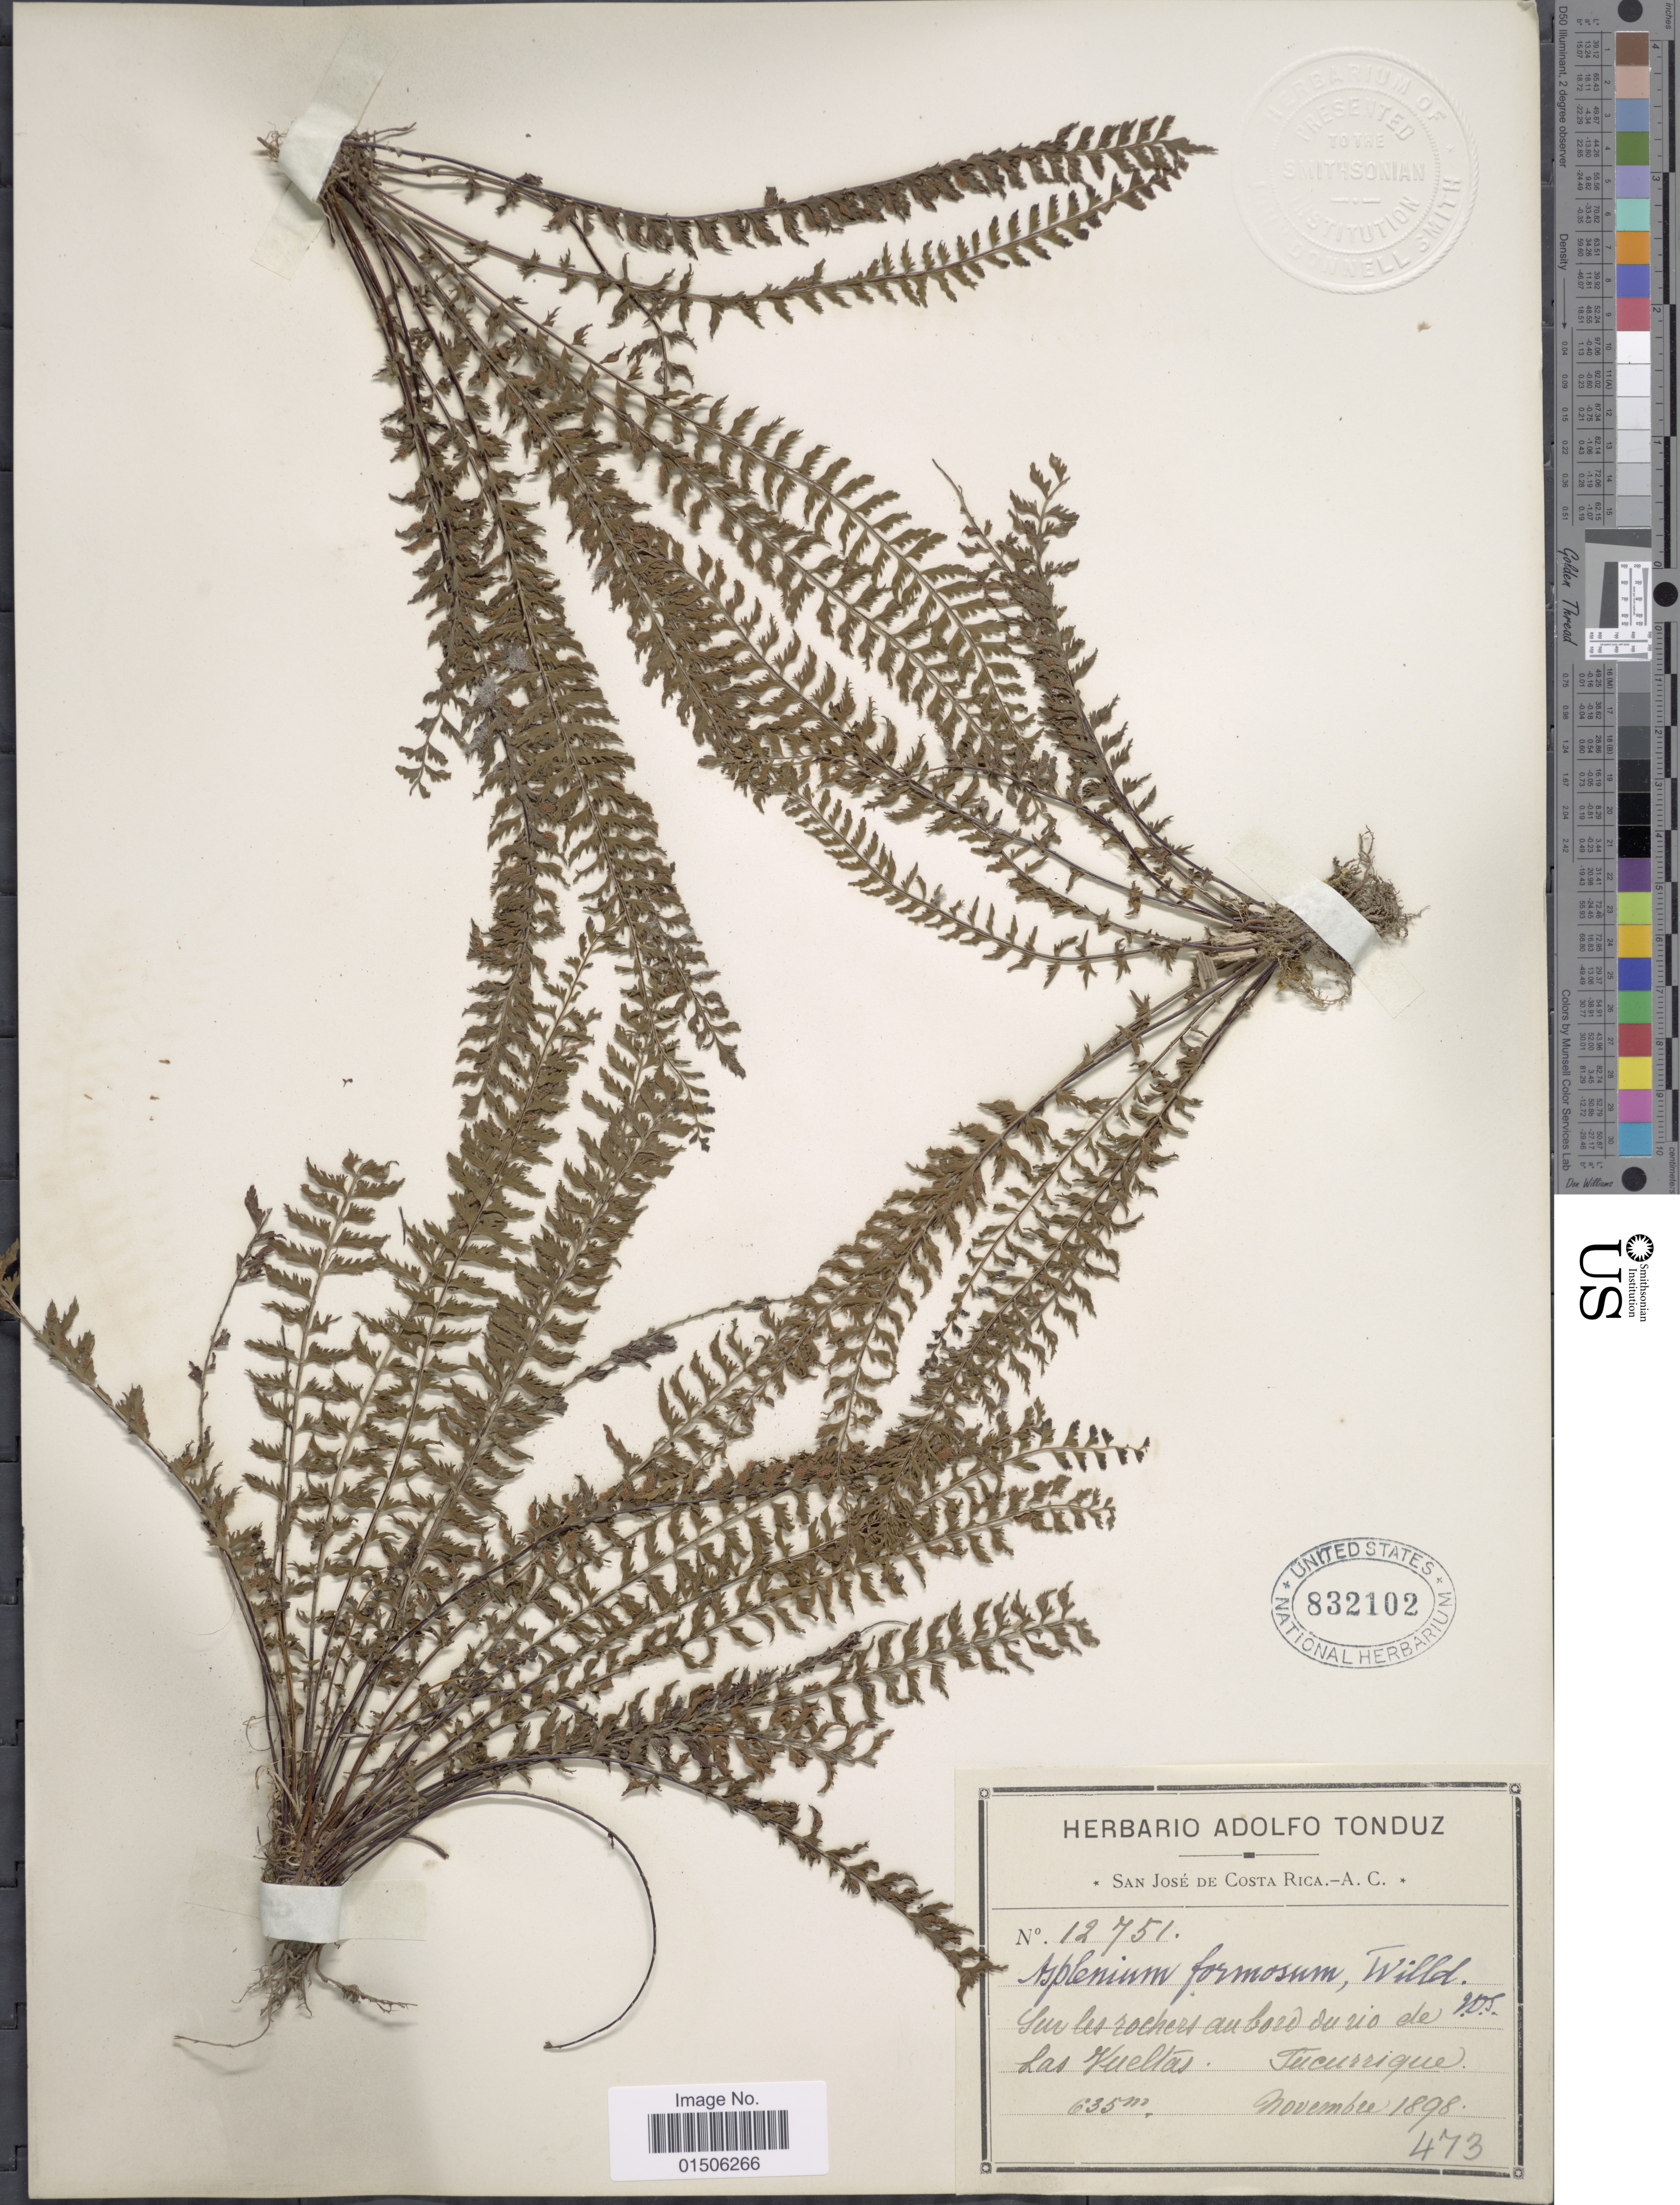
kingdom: Plantae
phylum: Tracheophyta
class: Polypodiopsida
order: Polypodiales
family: Aspleniaceae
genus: Asplenium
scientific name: Asplenium formosum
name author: Willd.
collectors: ex Herb. Adolfo Tonduz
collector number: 12751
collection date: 1898-11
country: Costa Rica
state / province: San José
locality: Sur les rochers au bord du rio de Las Vueltas. Tucurrique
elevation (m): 635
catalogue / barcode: US 832102